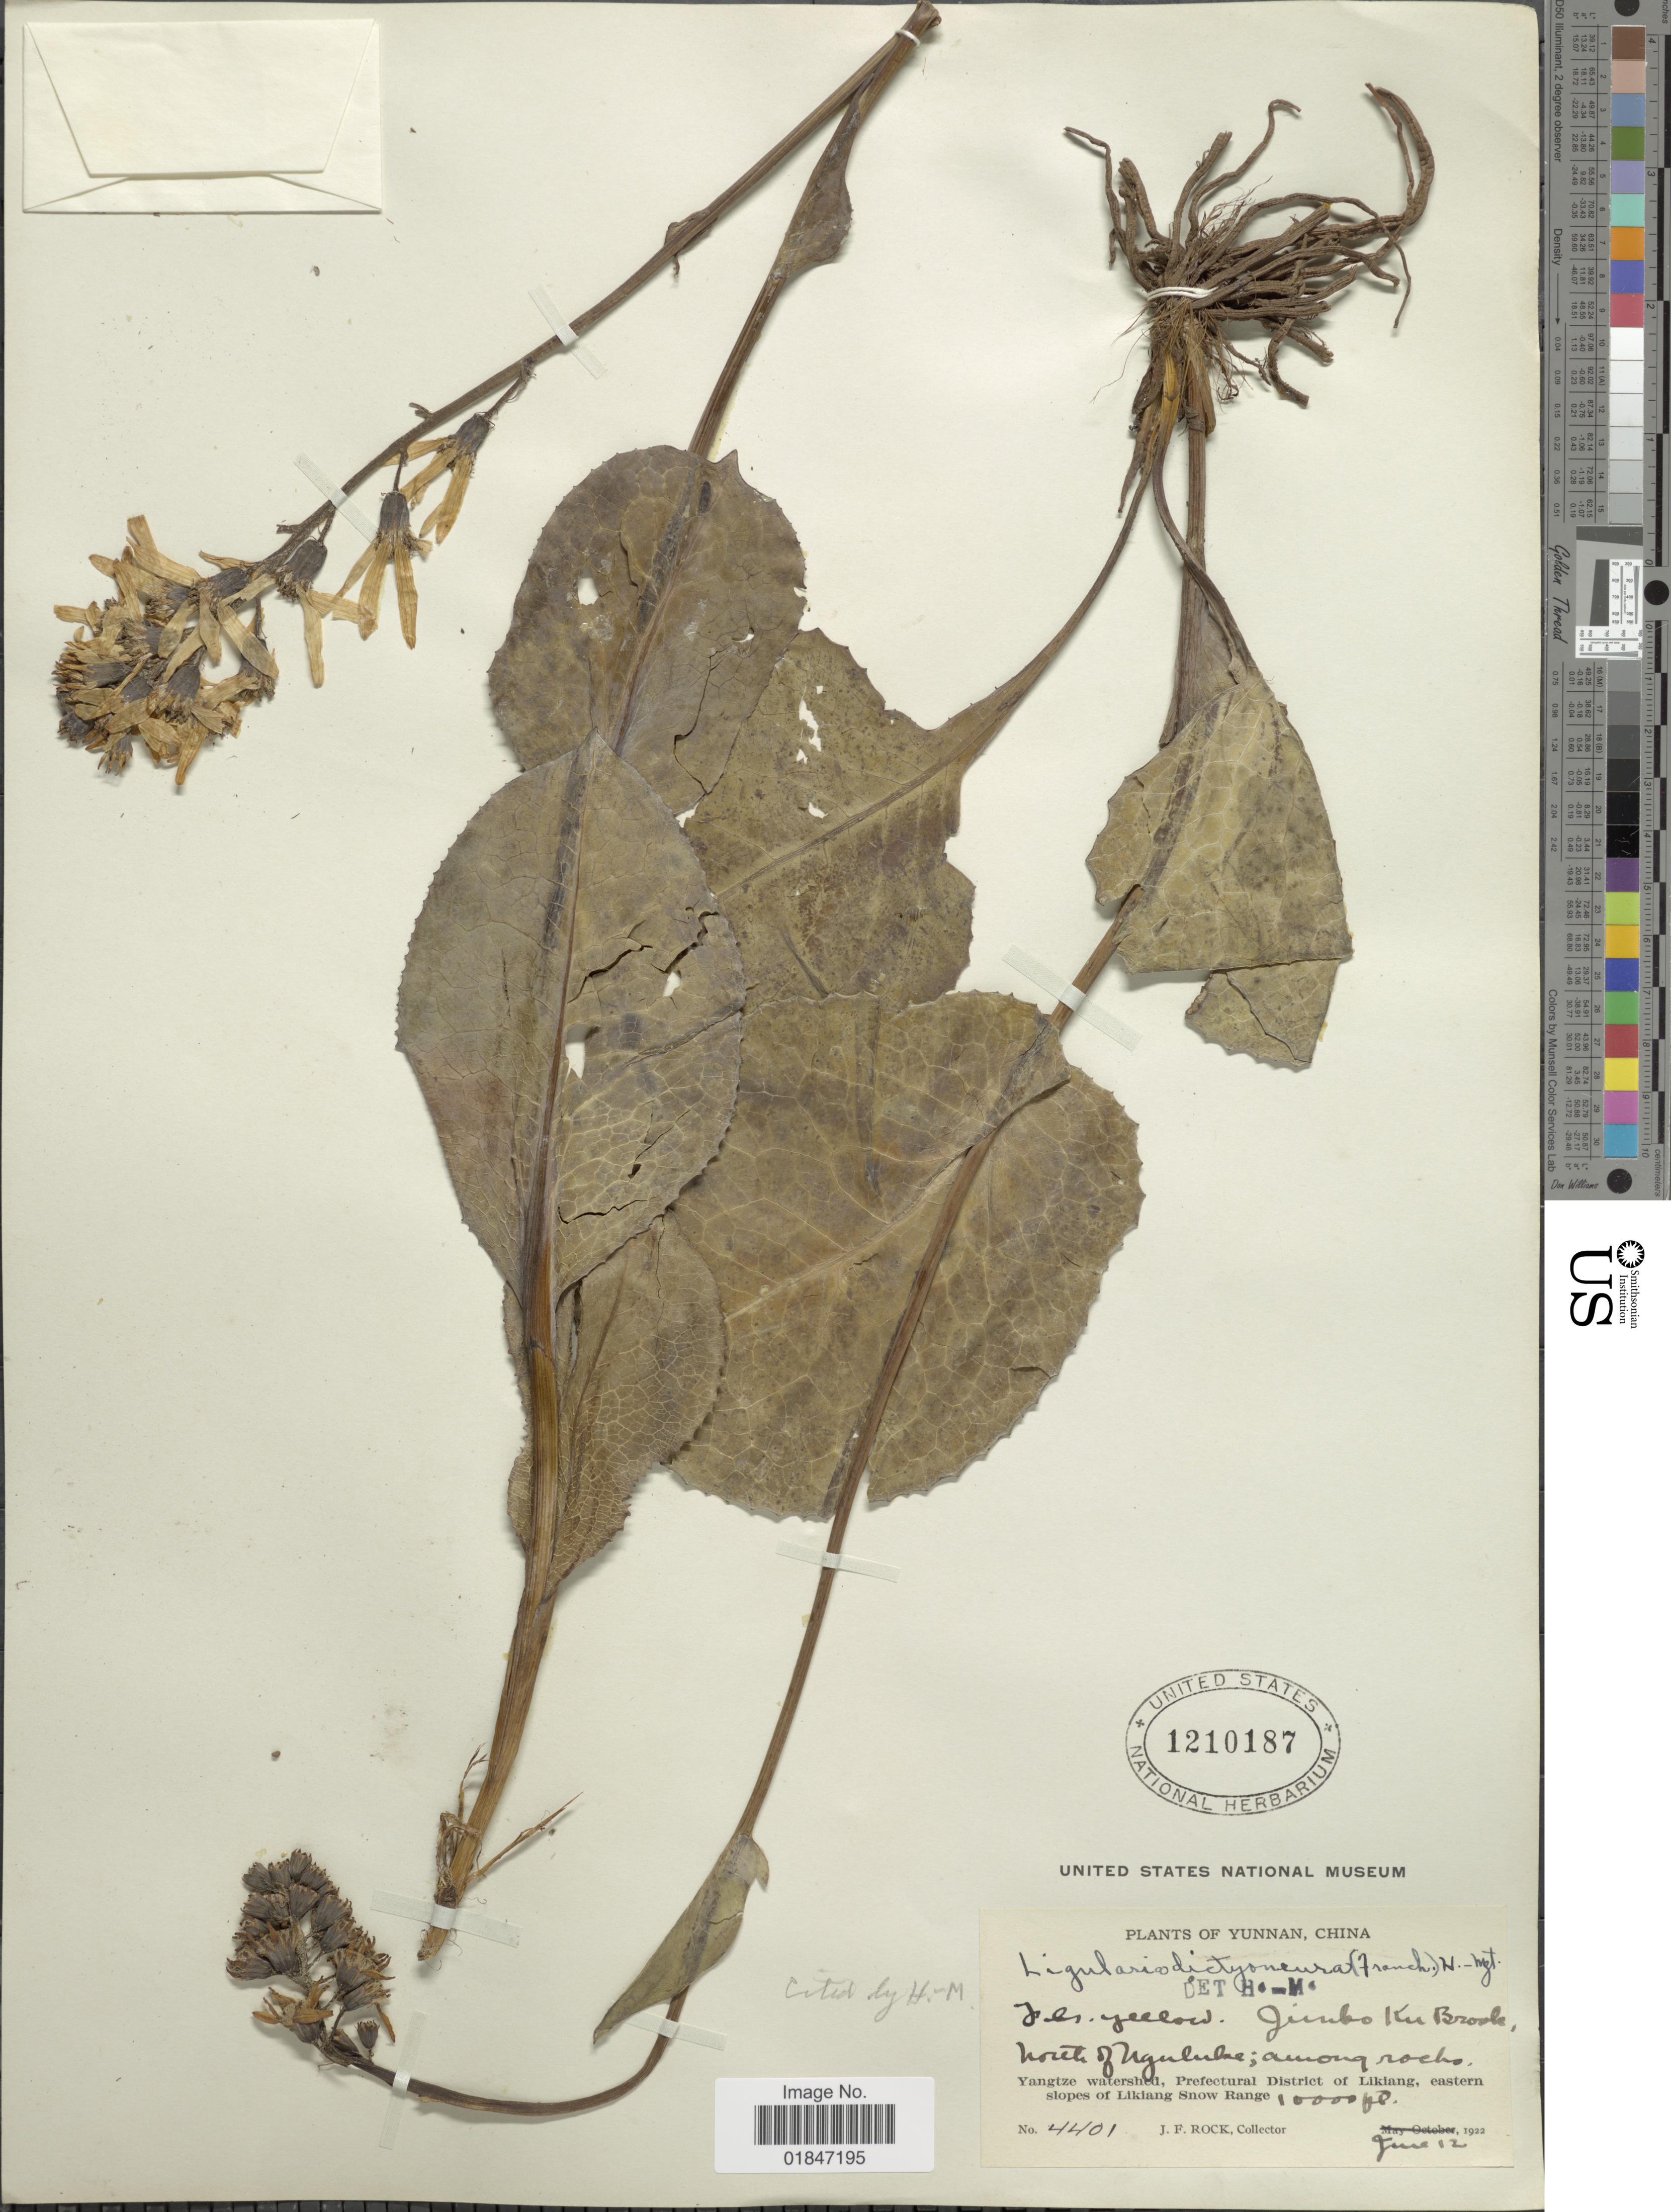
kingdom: Plantae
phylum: Tracheophyta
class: Magnoliopsida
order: Asterales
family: Asteraceae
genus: Ligularia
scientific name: Ligularia dictyoneura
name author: (Franch.) Hand.-Mazz.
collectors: J. Rock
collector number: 4401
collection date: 1922-06-12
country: China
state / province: Yunnan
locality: Yunnan. China. Mouth of Nguluke; among rocks. Yangtze watershed, Prefectual District of Likiang, eastern slopes of Likiang Snow Range.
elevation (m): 3048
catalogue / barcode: US 1210187